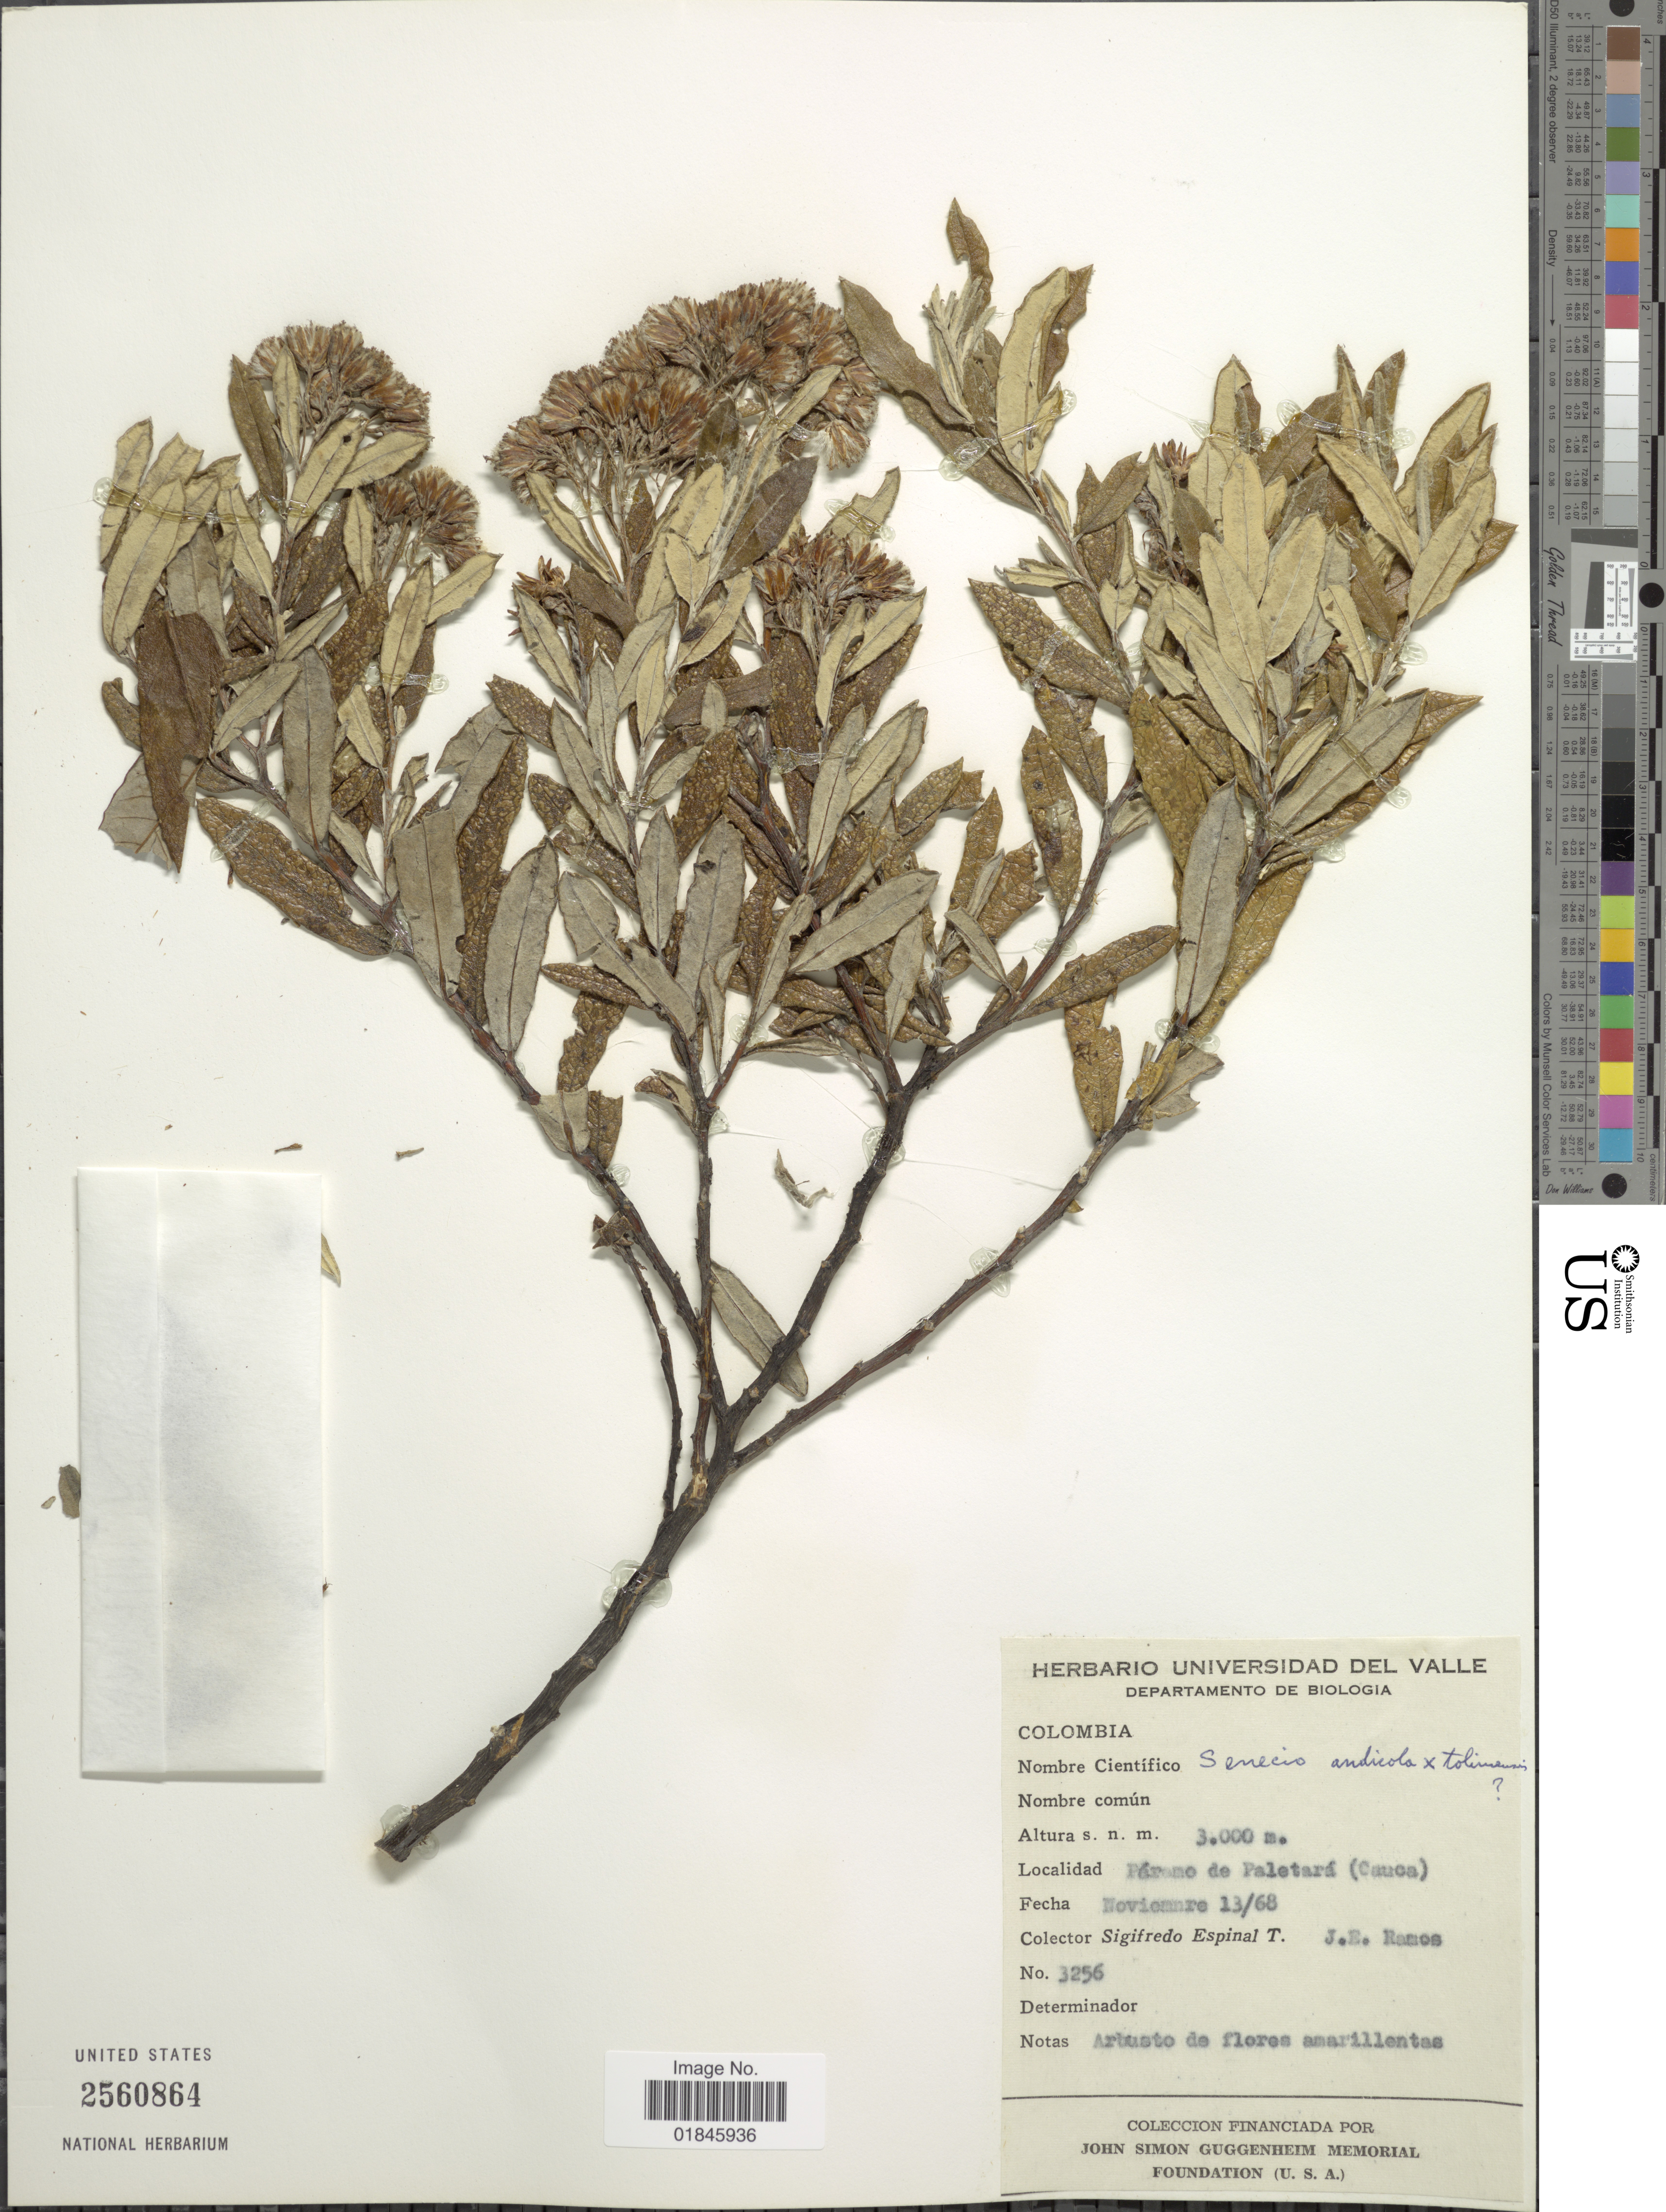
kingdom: Plantae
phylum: Tracheophyta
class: Magnoliopsida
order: Asterales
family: Asteraceae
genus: Pentacalia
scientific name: Pentacalia tolimensis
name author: (Sch. Bip. ex Wedd.) Cuatrec.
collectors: S. T. Espinal & J. E. Ramos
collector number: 3256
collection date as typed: Transcribed d/m/y: 13/11/68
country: Colombia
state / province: Cauca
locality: Páramo de Paletará (Cauca)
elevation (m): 3000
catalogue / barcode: US 2560864